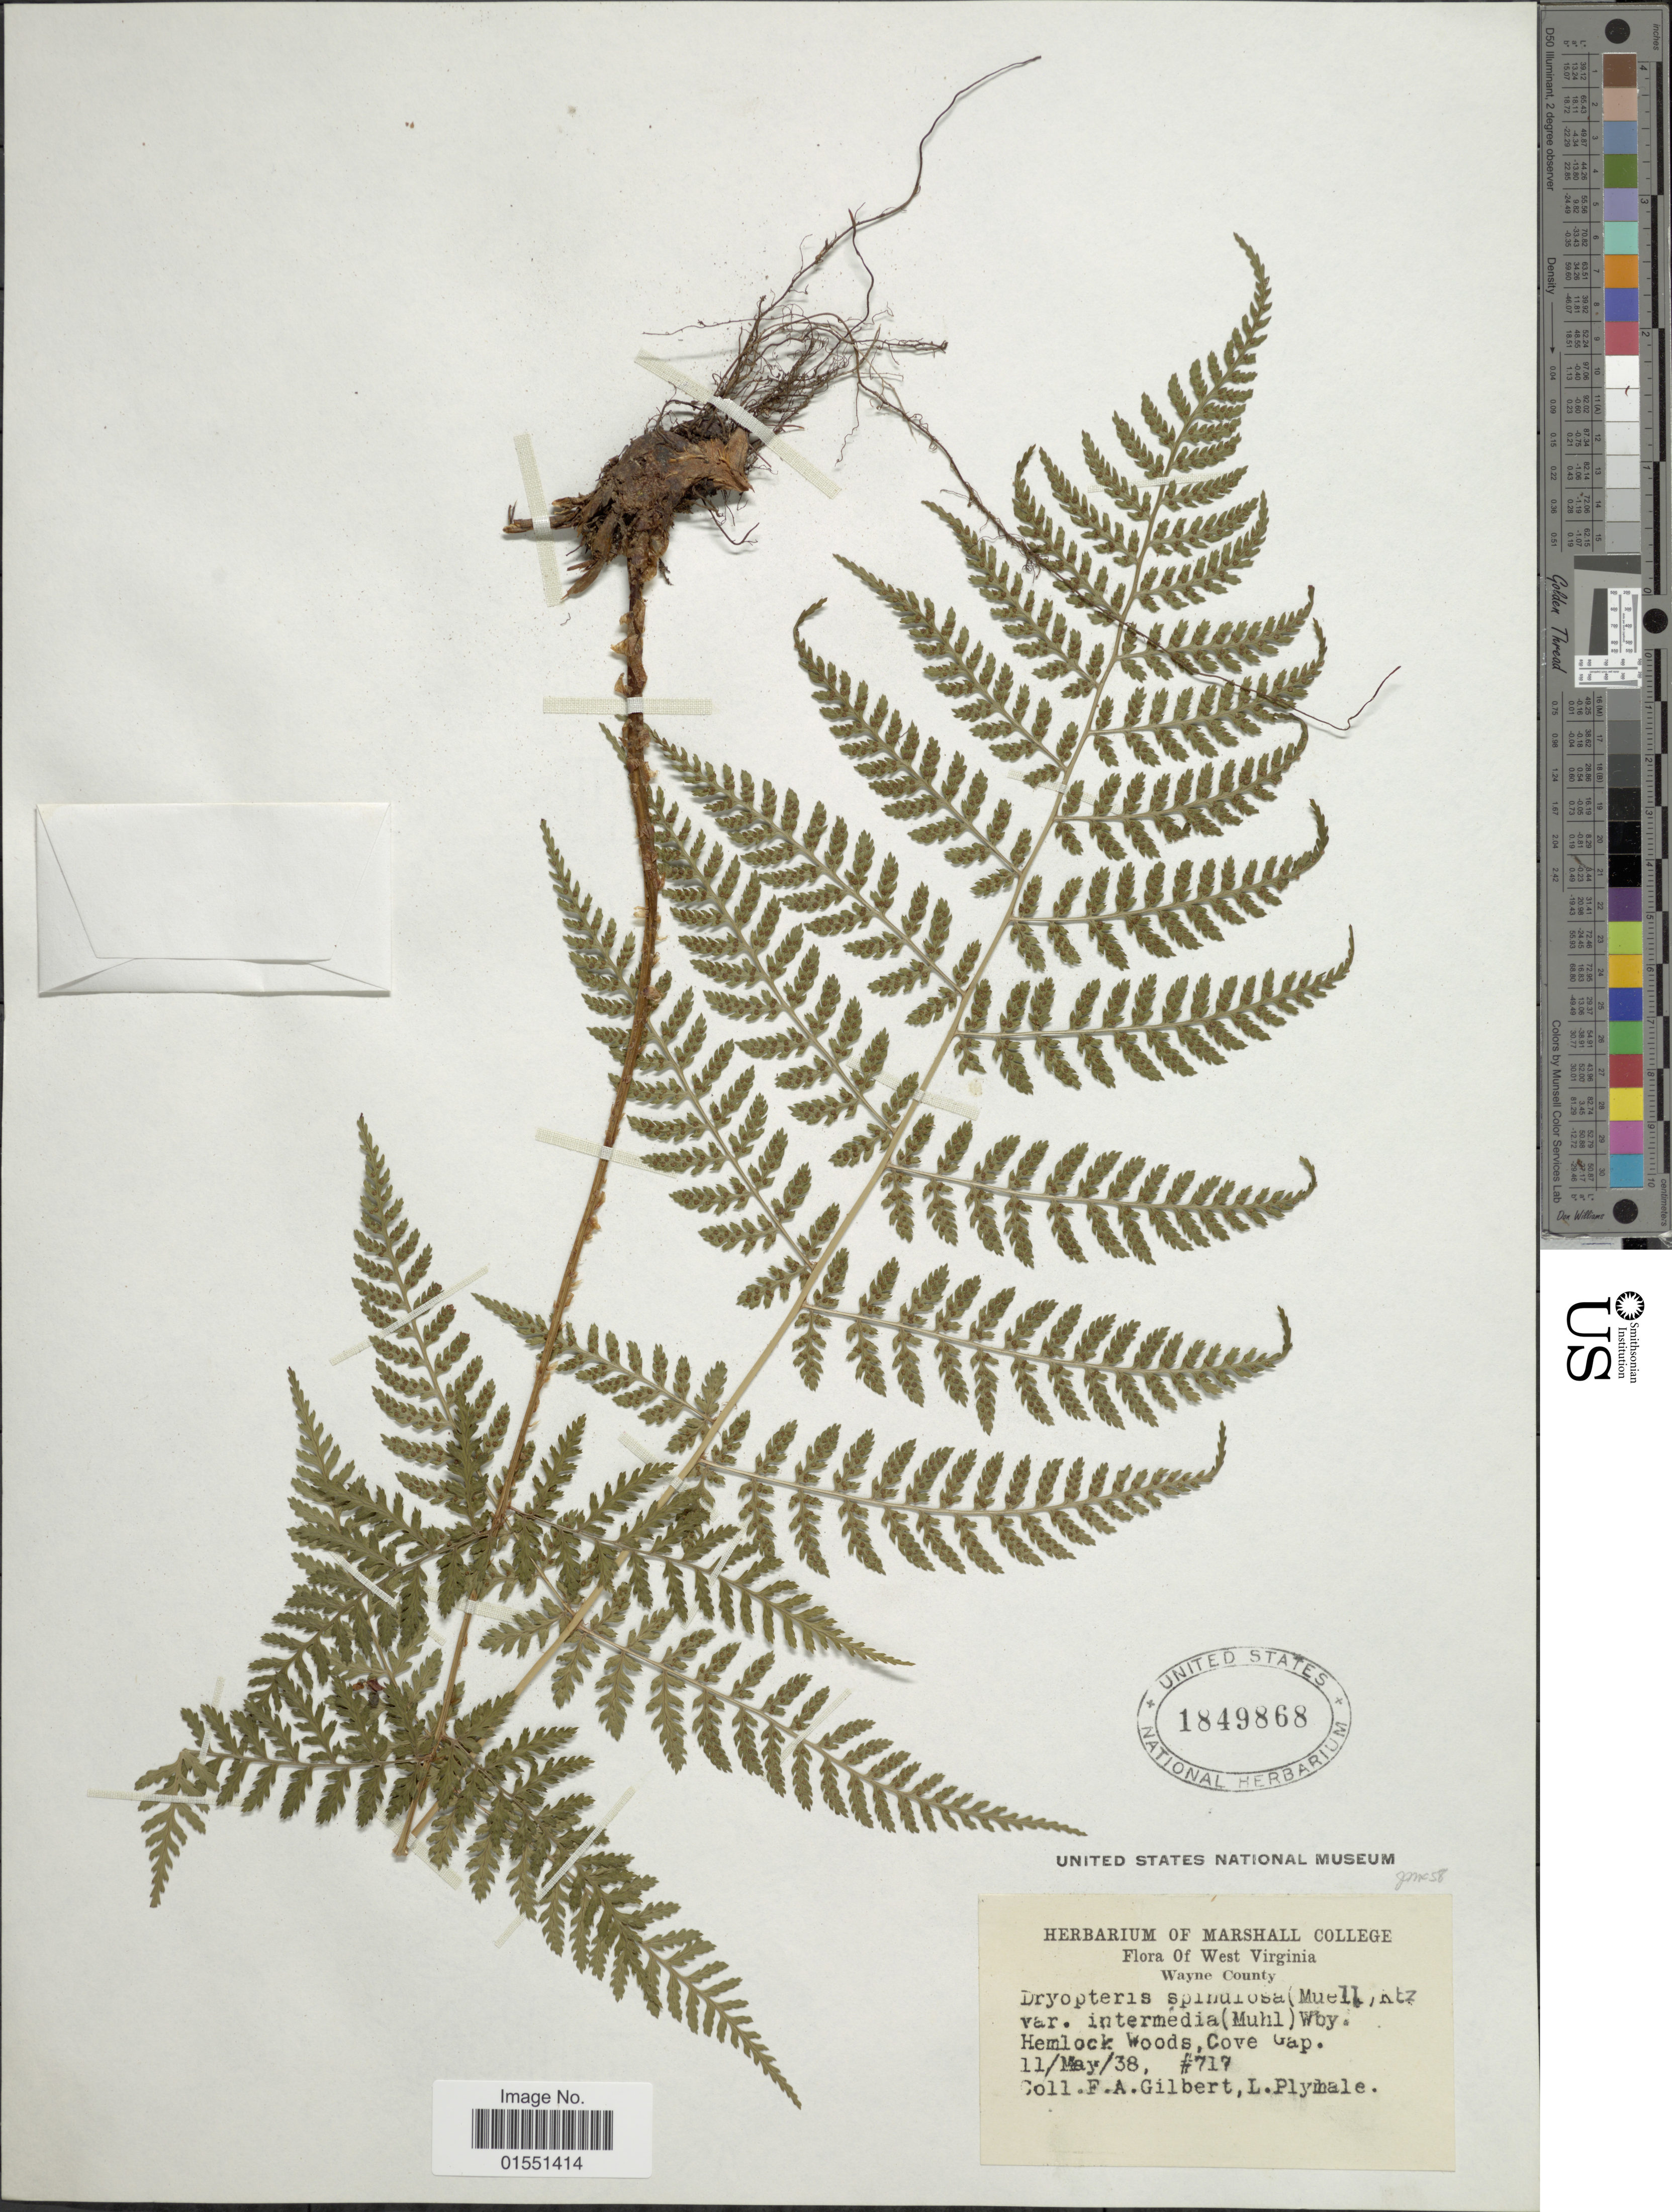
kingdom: Plantae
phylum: Tracheophyta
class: Polypodiopsida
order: Polypodiales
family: Dryopteridaceae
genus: Dryopteris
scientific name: Dryopteris intermedia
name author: (Muhl.) A. Gray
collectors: F. A. Gilbert & L. Plymale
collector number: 717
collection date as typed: Transcribed d/m/y: 11/5/38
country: United States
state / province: West Virginia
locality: Hemlock Woods, Cove Gap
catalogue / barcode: US 1849868